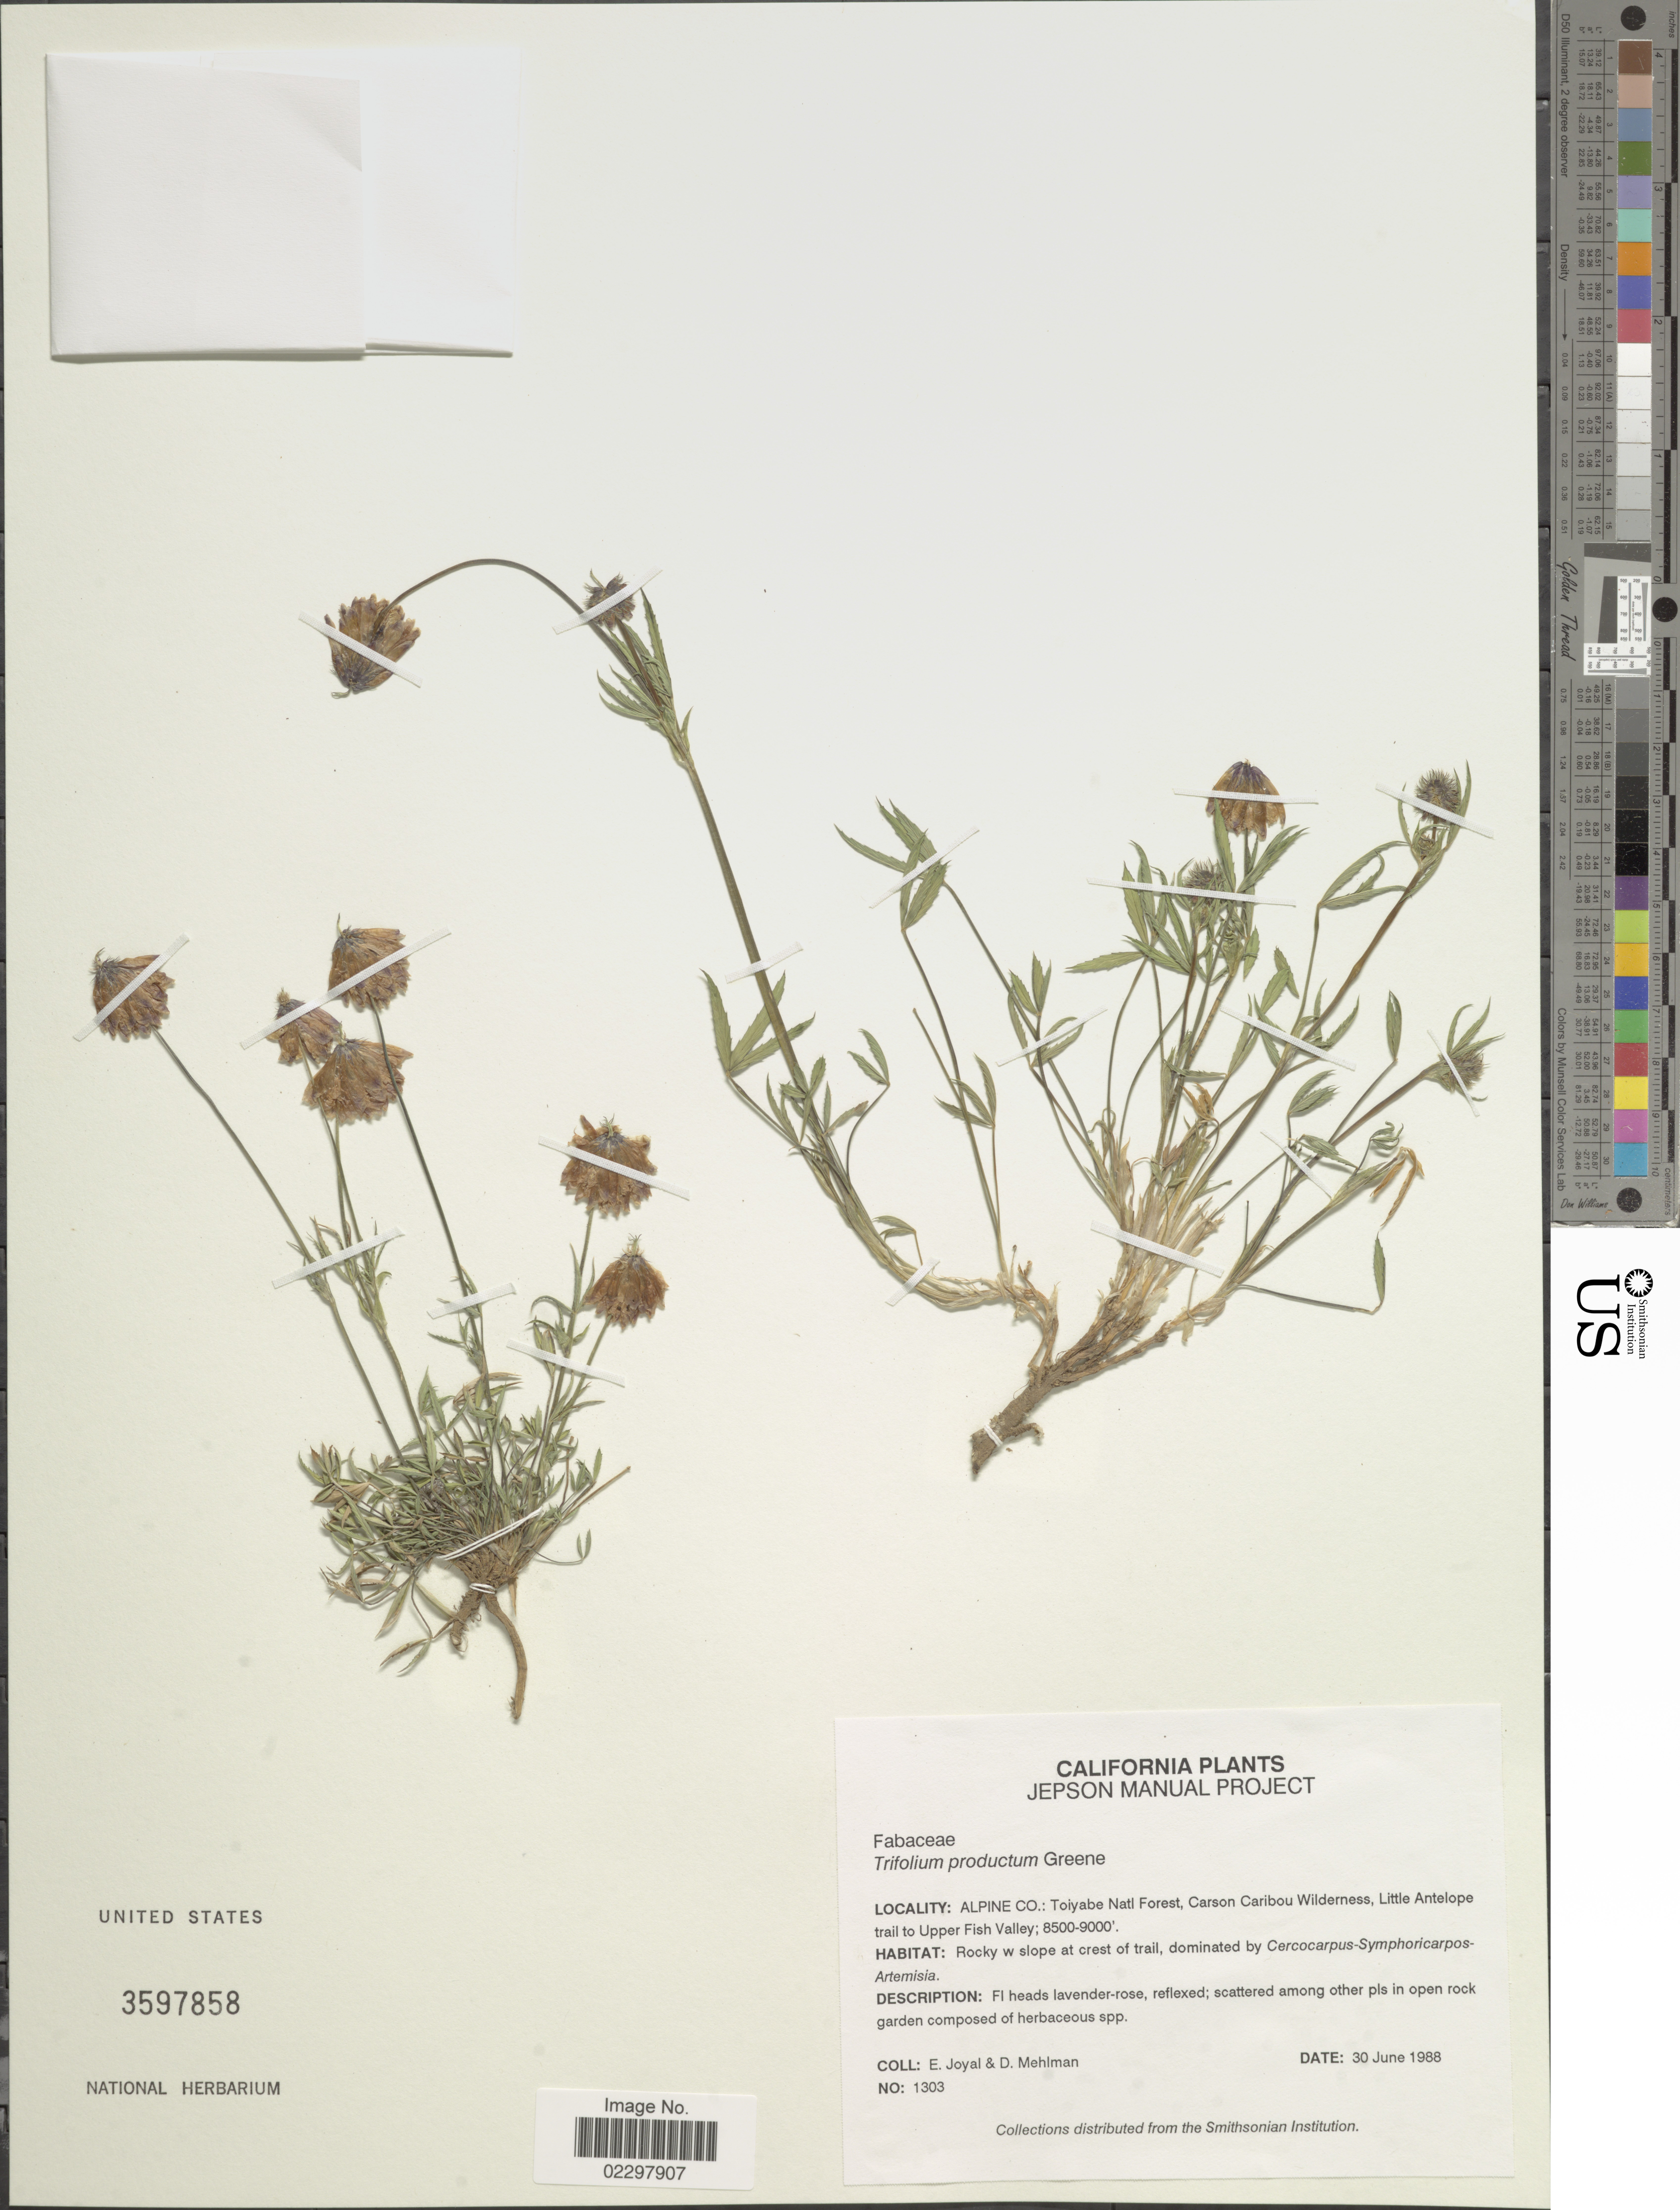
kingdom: Plantae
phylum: Tracheophyta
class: Magnoliopsida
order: Fabales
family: Fabaceae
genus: Trifolium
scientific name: Trifolium productum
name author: Greene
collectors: E. Joyal & D. Mehlman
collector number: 1303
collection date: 1988-06-30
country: United States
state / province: California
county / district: Alpine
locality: Alpine Co.: Toiyabe Natl Forest, Carson Caribou Wilderness, Little Antelope trail to Upper Fish Valley, rocky w slope at crest of trail.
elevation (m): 2591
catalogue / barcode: US 3597858